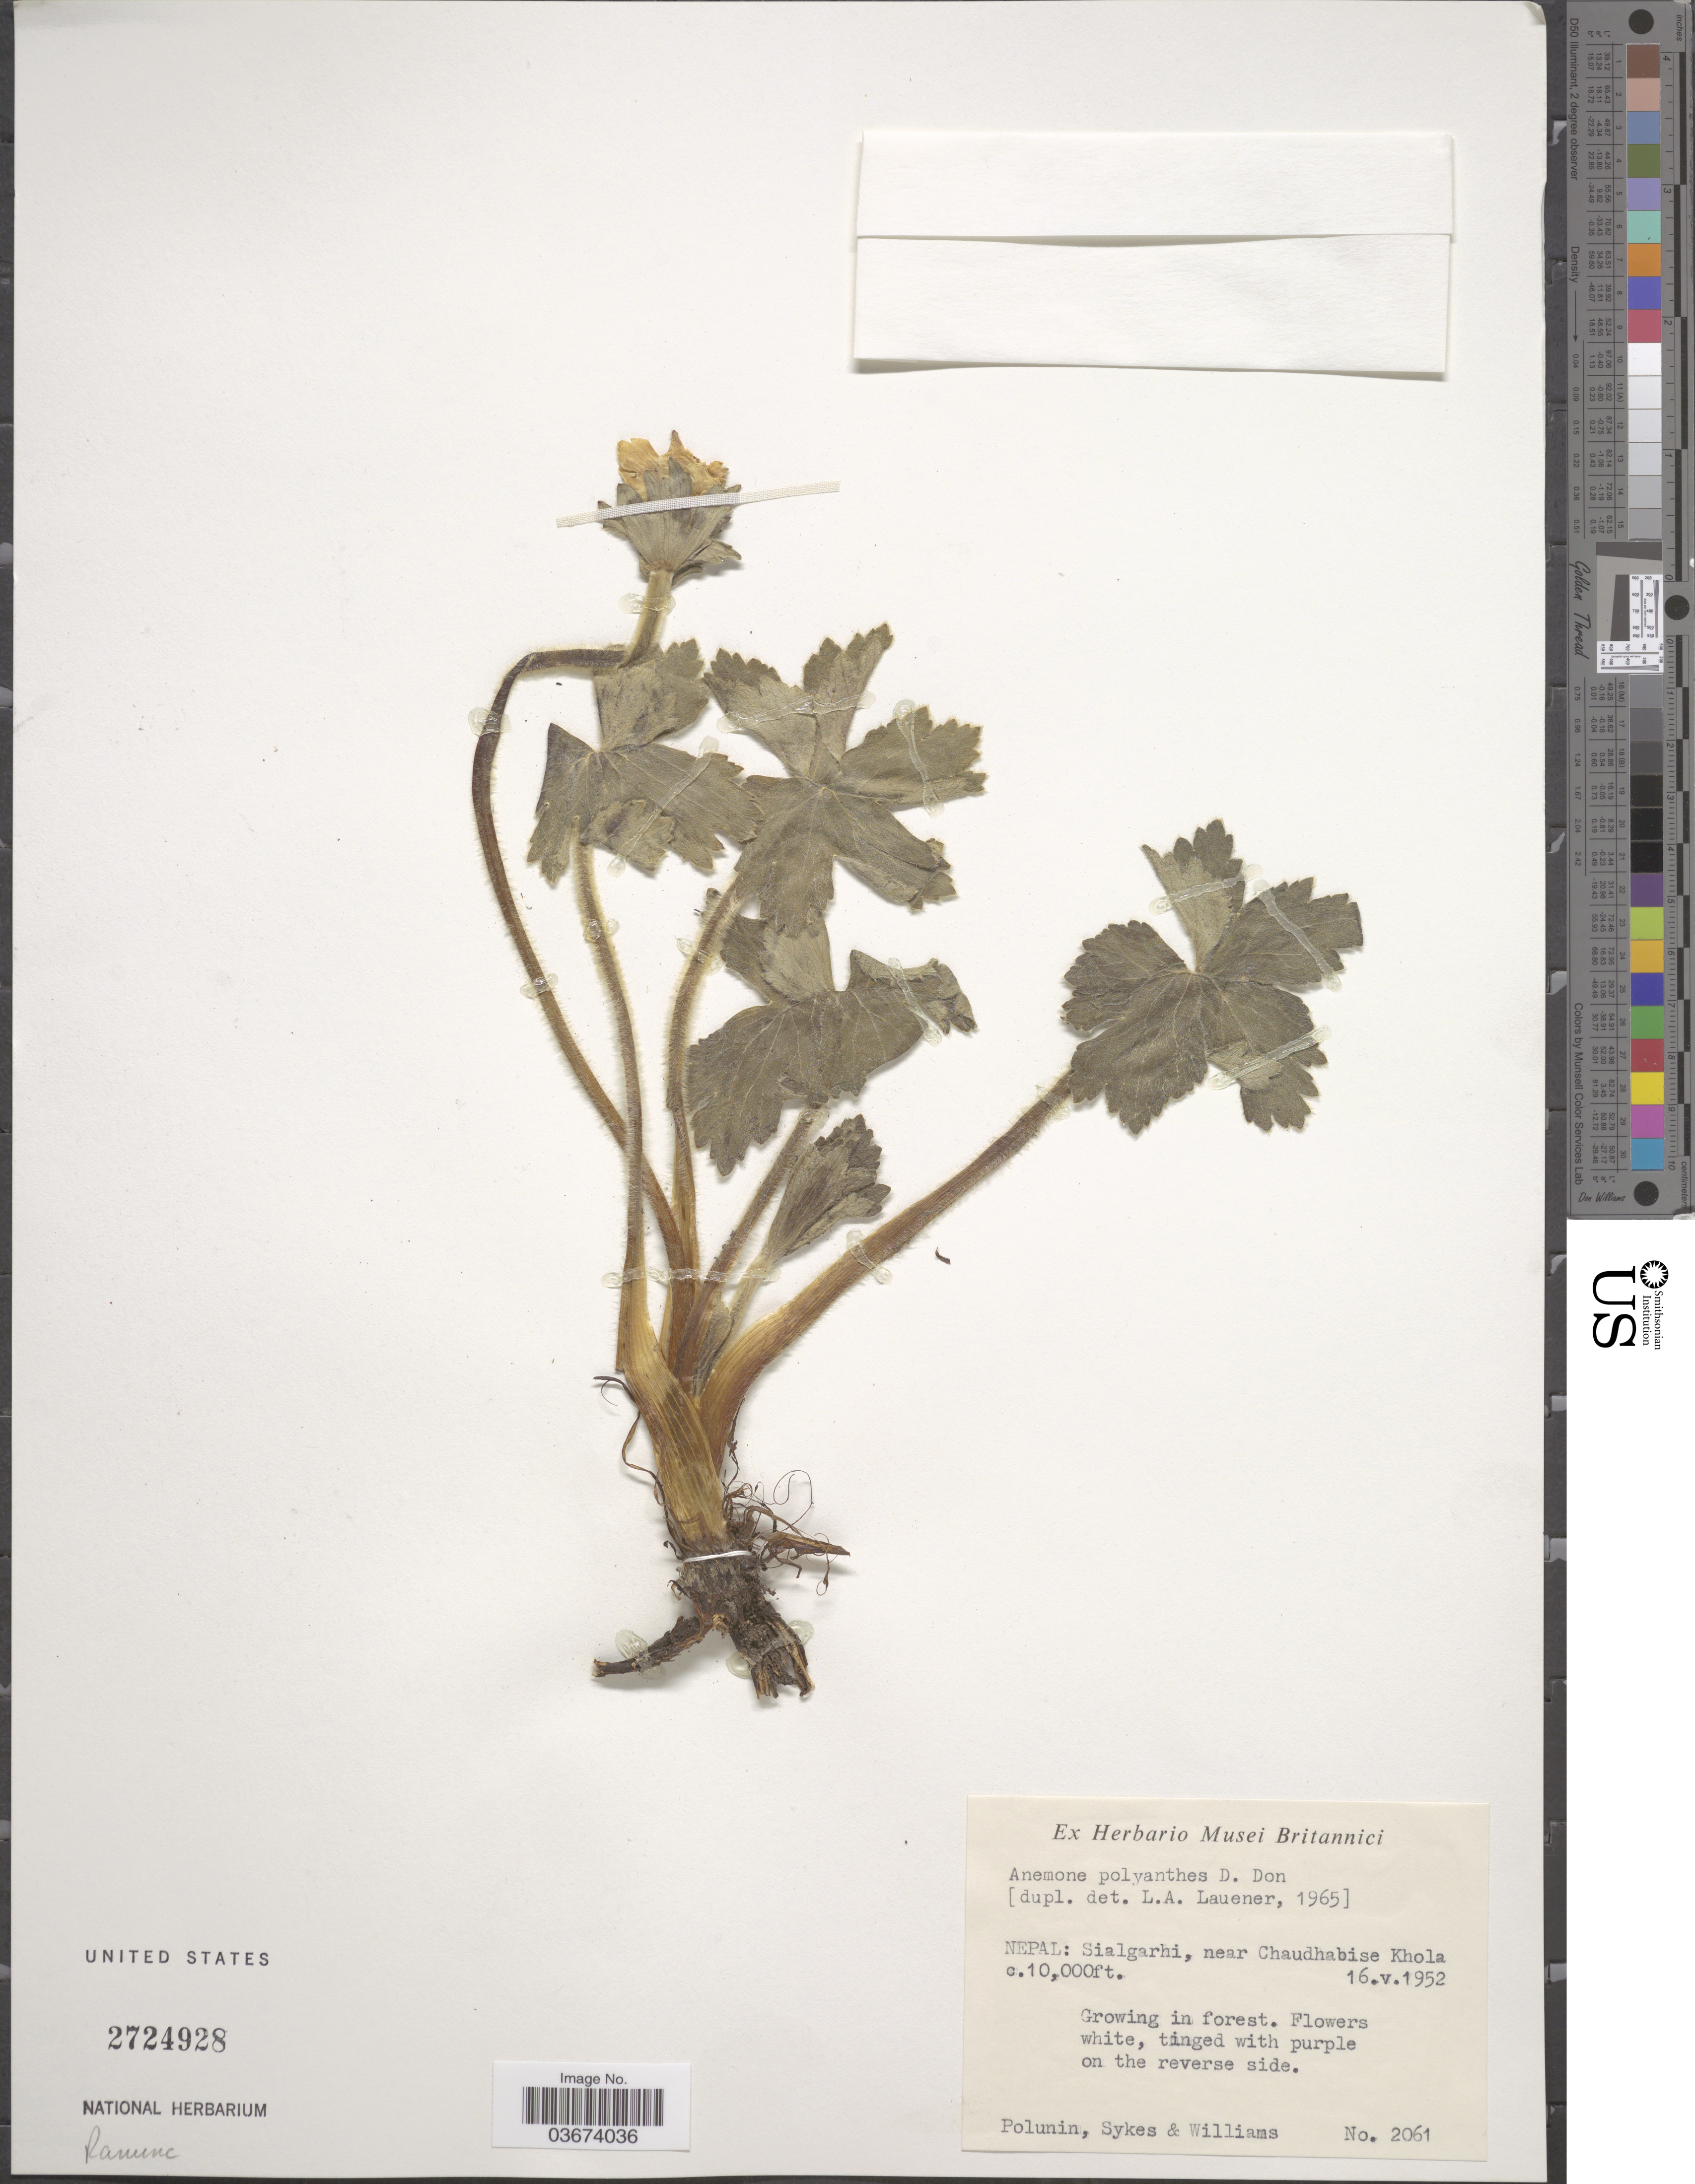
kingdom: Plantae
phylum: Tracheophyta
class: Magnoliopsida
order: Ranunculales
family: Ranunculaceae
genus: Anemone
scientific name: Anemone polyanthes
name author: D. Don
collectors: Polunin, Sykes, -- & -- Williams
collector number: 2061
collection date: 1952-05-16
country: Nepal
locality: Sialgarhi, near Chaudhabise Khola.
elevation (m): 3048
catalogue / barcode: US 2724928